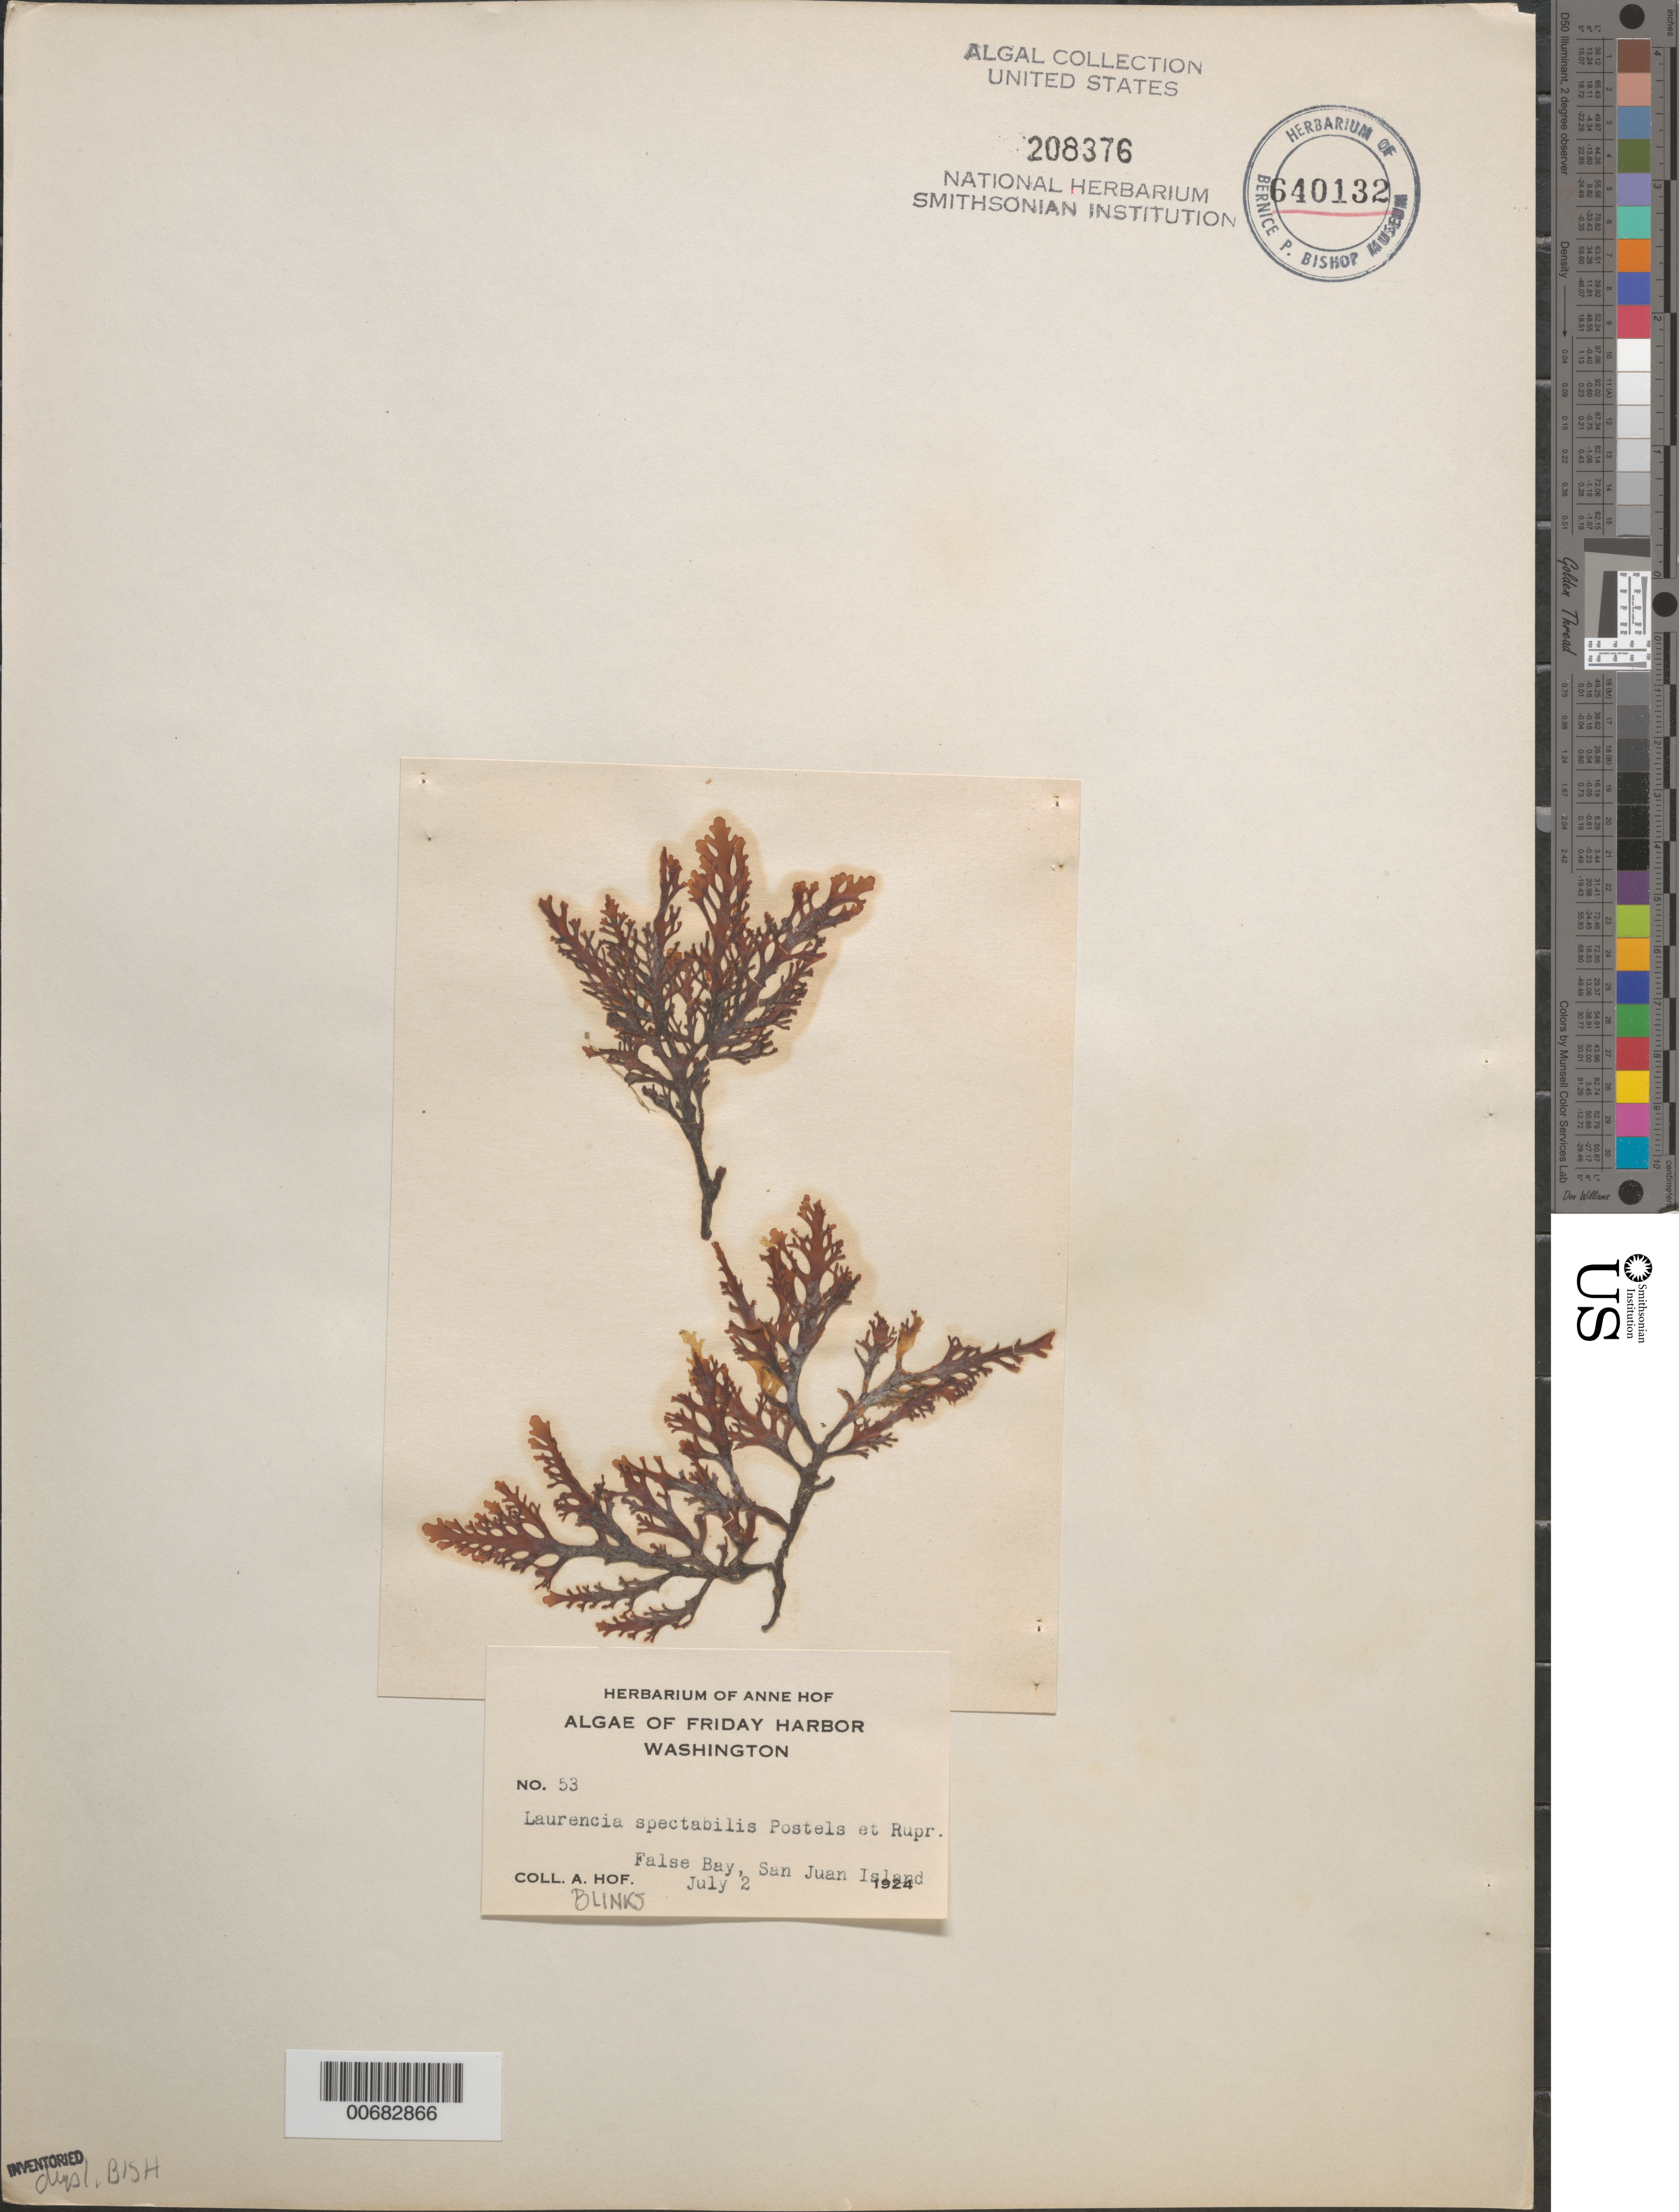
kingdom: Plantae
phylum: Rhodophyta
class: Florideophyceae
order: Ceramiales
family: Rhodomelaceae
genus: Osmundea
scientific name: Osmundea spectabilis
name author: (Postels & Rupr.) K.W. Nam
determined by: Algae name updating Project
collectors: A. Blinks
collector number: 53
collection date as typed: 02 Jul 1924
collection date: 1924-07-02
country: United States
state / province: Washington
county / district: San Juan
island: San Juan Island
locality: False Bay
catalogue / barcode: US 208376